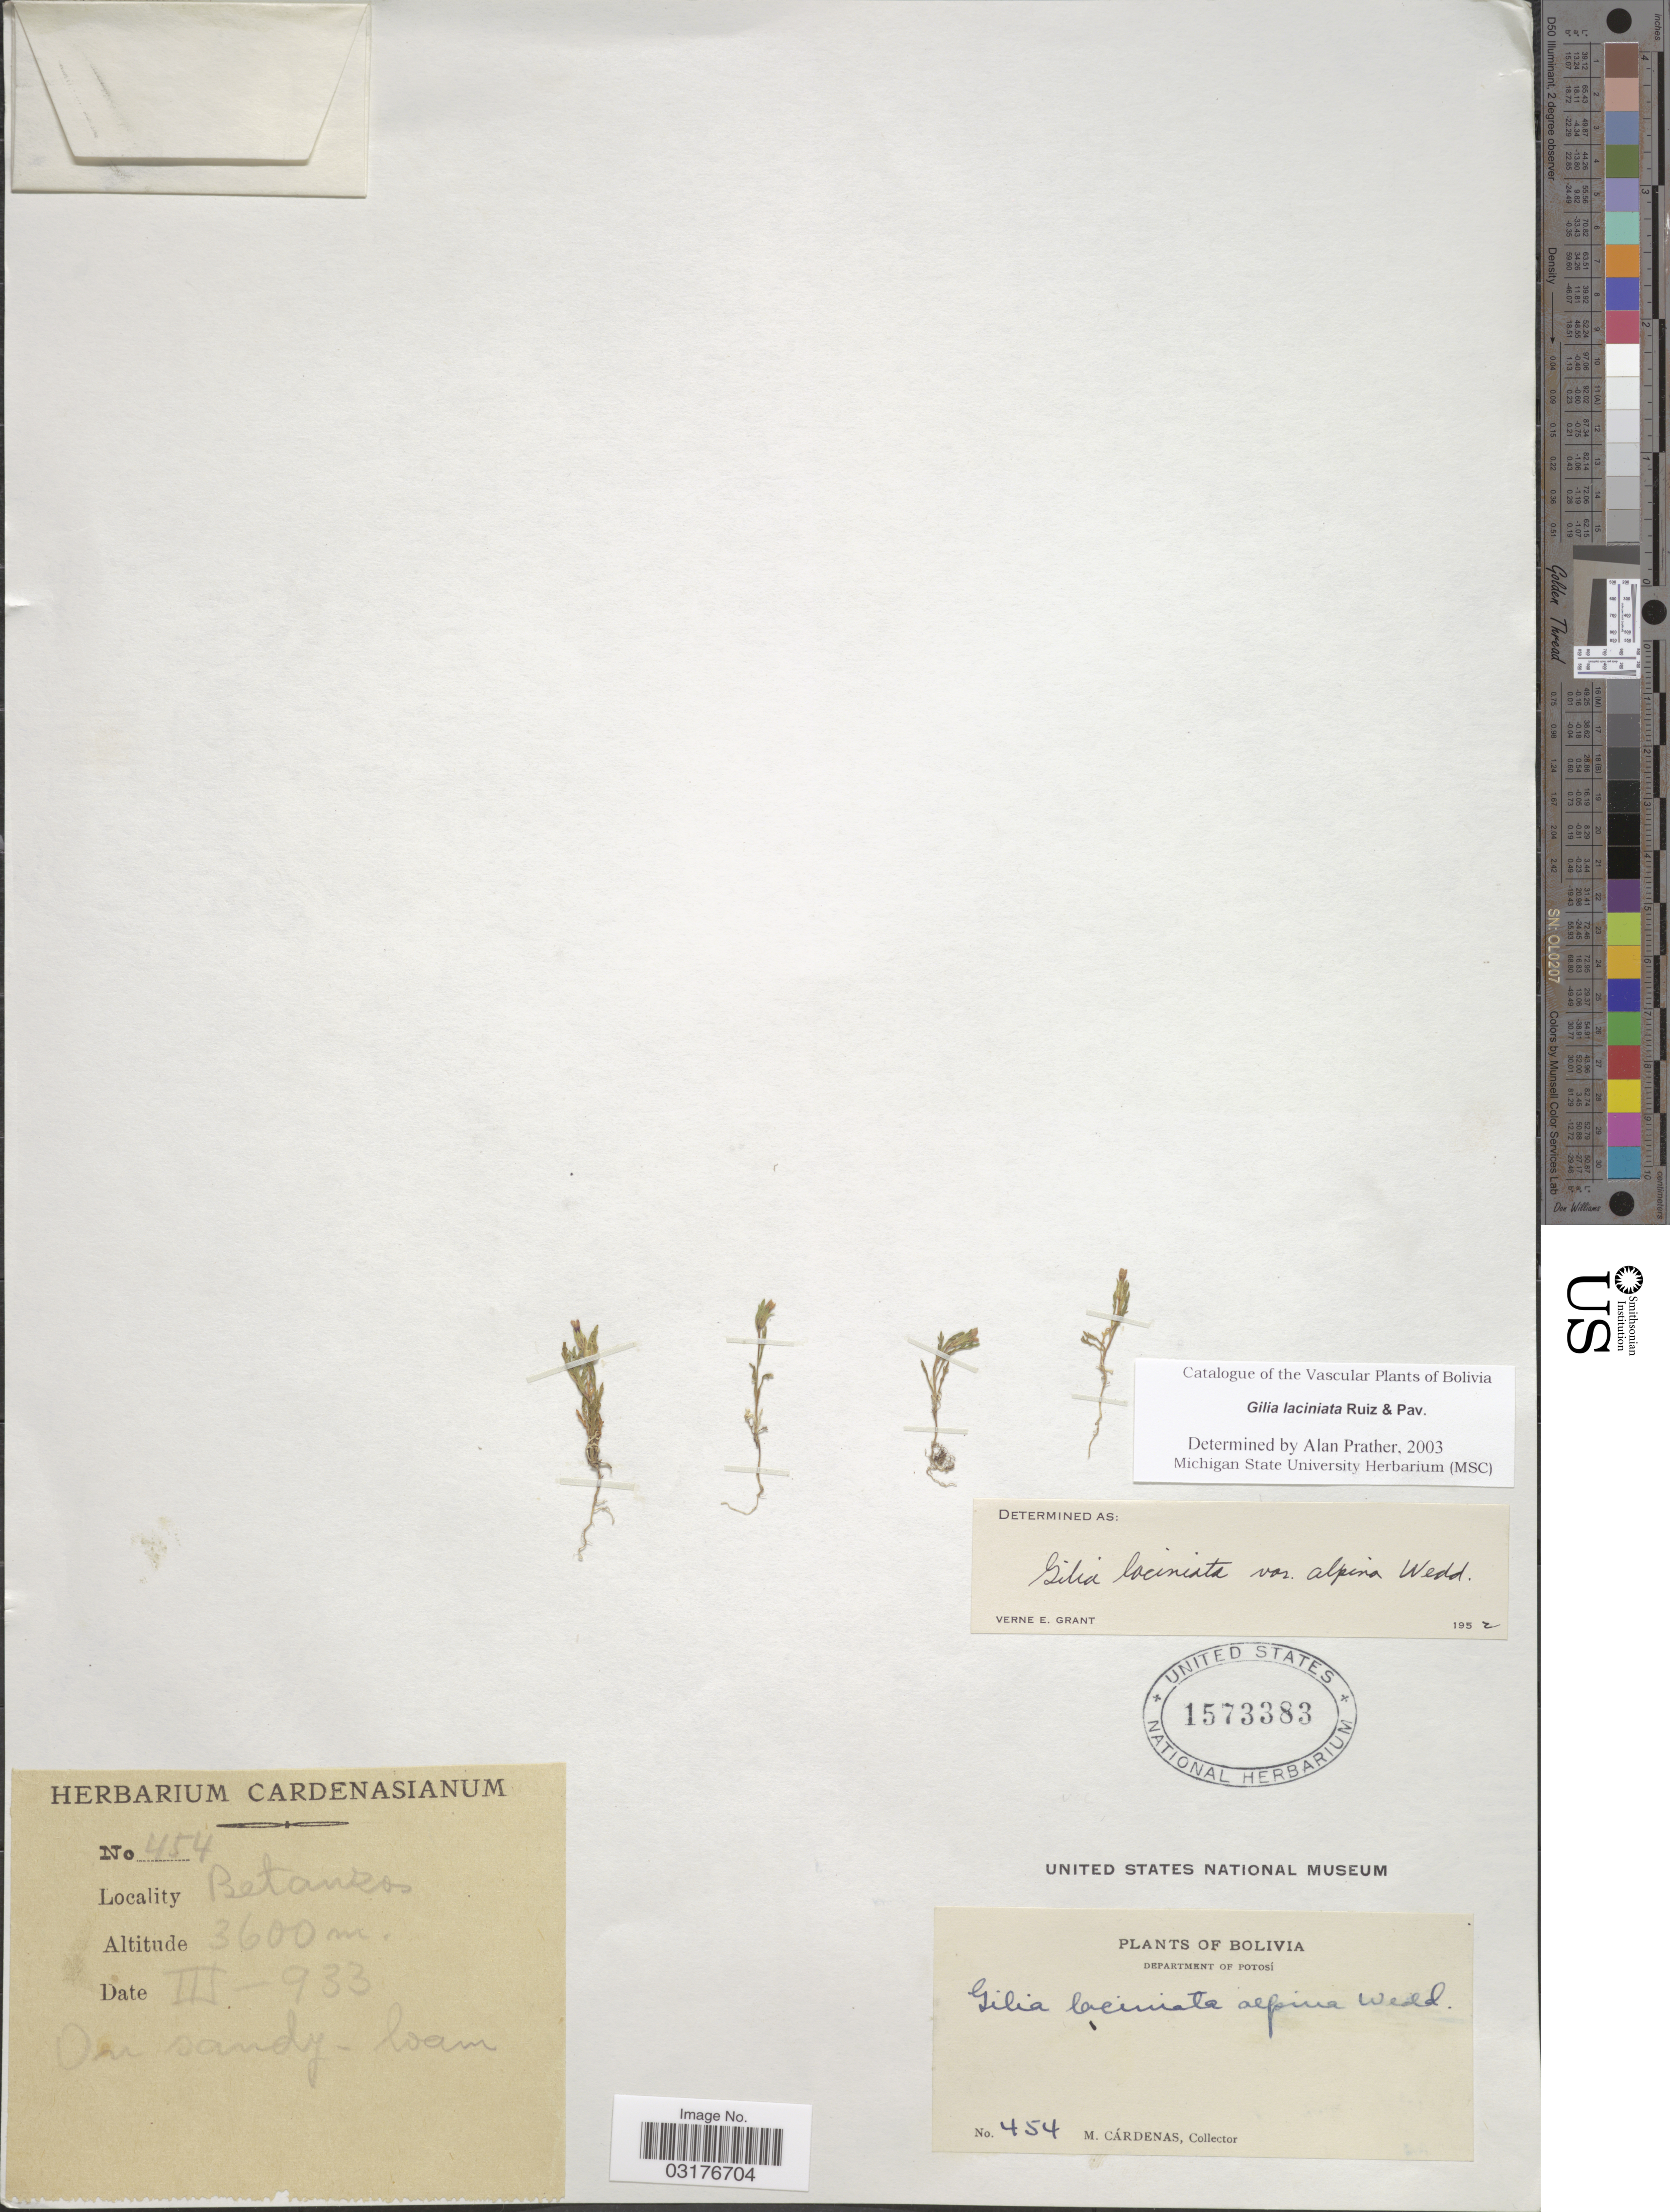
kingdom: Plantae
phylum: Tracheophyta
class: Magnoliopsida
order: Ericales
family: Polemoniaceae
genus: Gilia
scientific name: Gilia laciniata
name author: Ruiz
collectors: M. Cárdenas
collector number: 454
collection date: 1933-03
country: Bolivia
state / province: Potosi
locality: Betanzos. Department of Potosí.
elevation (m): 3600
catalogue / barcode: US 1573383